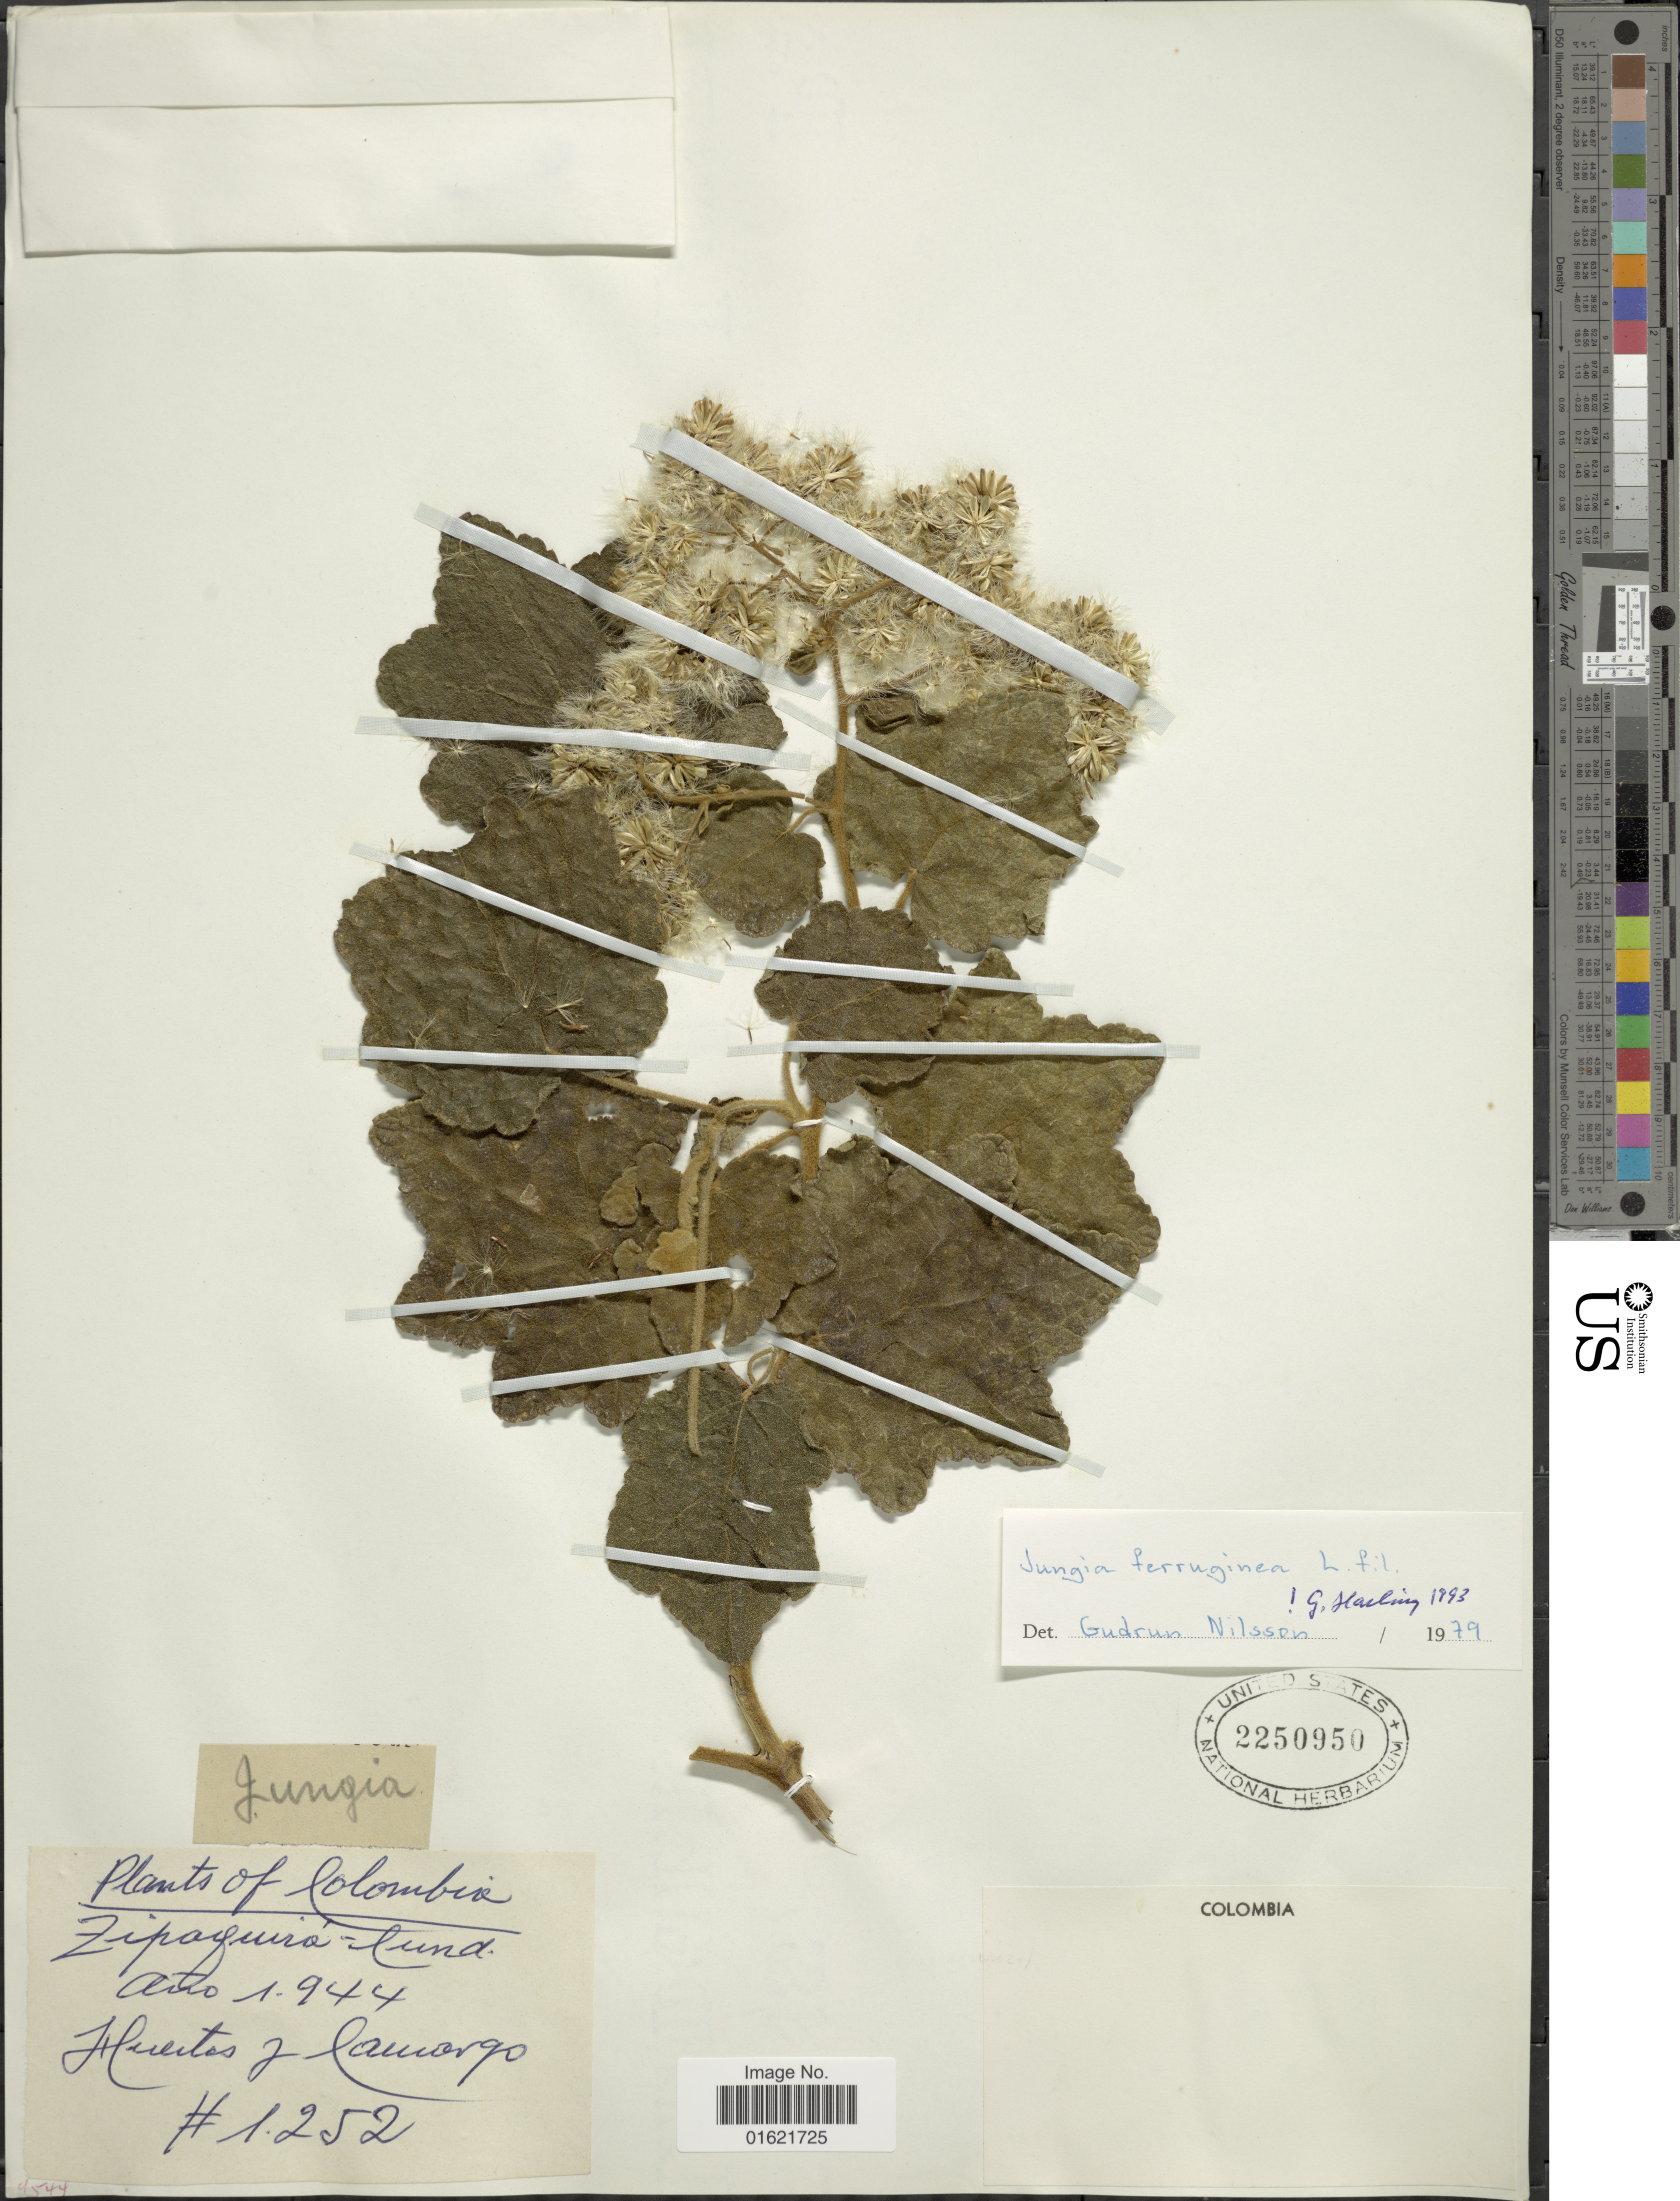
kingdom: Plantae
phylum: Tracheophyta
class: Magnoliopsida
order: Asterales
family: Asteraceae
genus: Jungia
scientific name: Jungia ferruginea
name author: L. f.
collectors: -- Huertas & -. Camargo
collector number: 1252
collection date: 1944-01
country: Colombia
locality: Zipaquira-Cund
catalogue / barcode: US 2250950